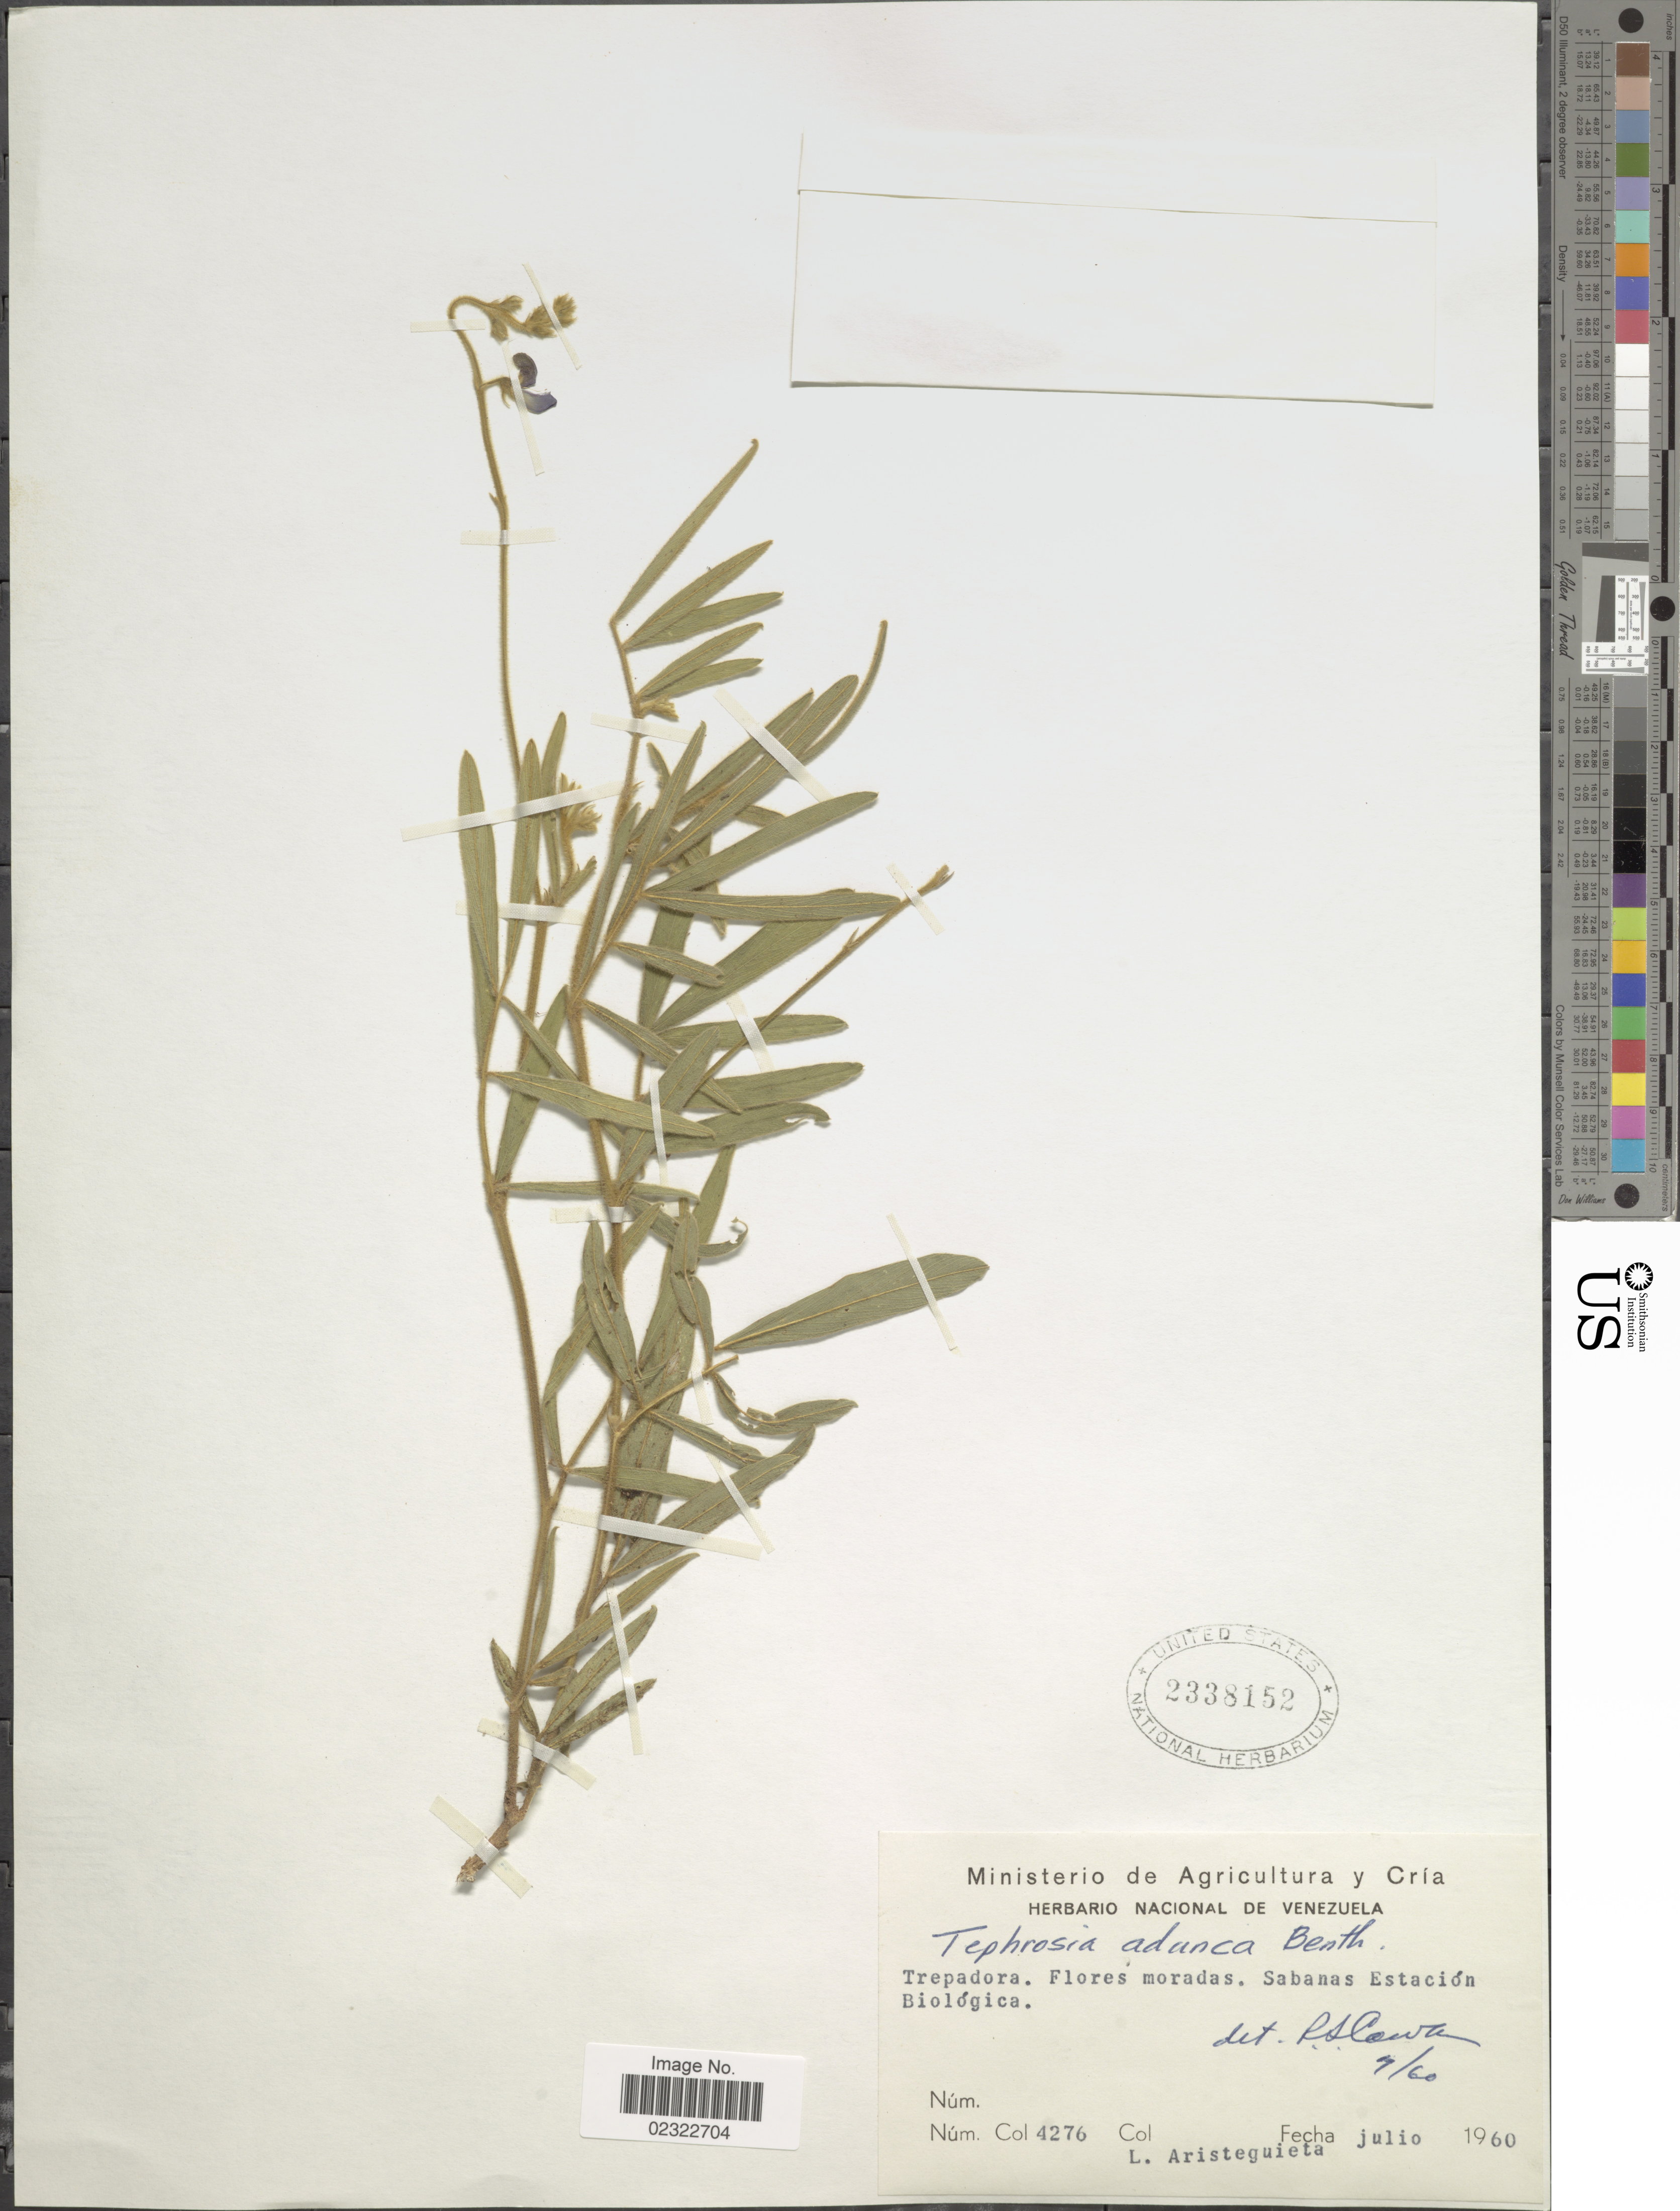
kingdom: Plantae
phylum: Tracheophyta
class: Magnoliopsida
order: Fabales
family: Fabaceae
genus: Tephrosia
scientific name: Tephrosia adunca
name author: Benth.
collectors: L. Aristeguieta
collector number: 4276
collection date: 1960-07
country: Venezuela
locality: Trepadora. Sabanas Estacion Biologica.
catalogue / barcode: US 2338152